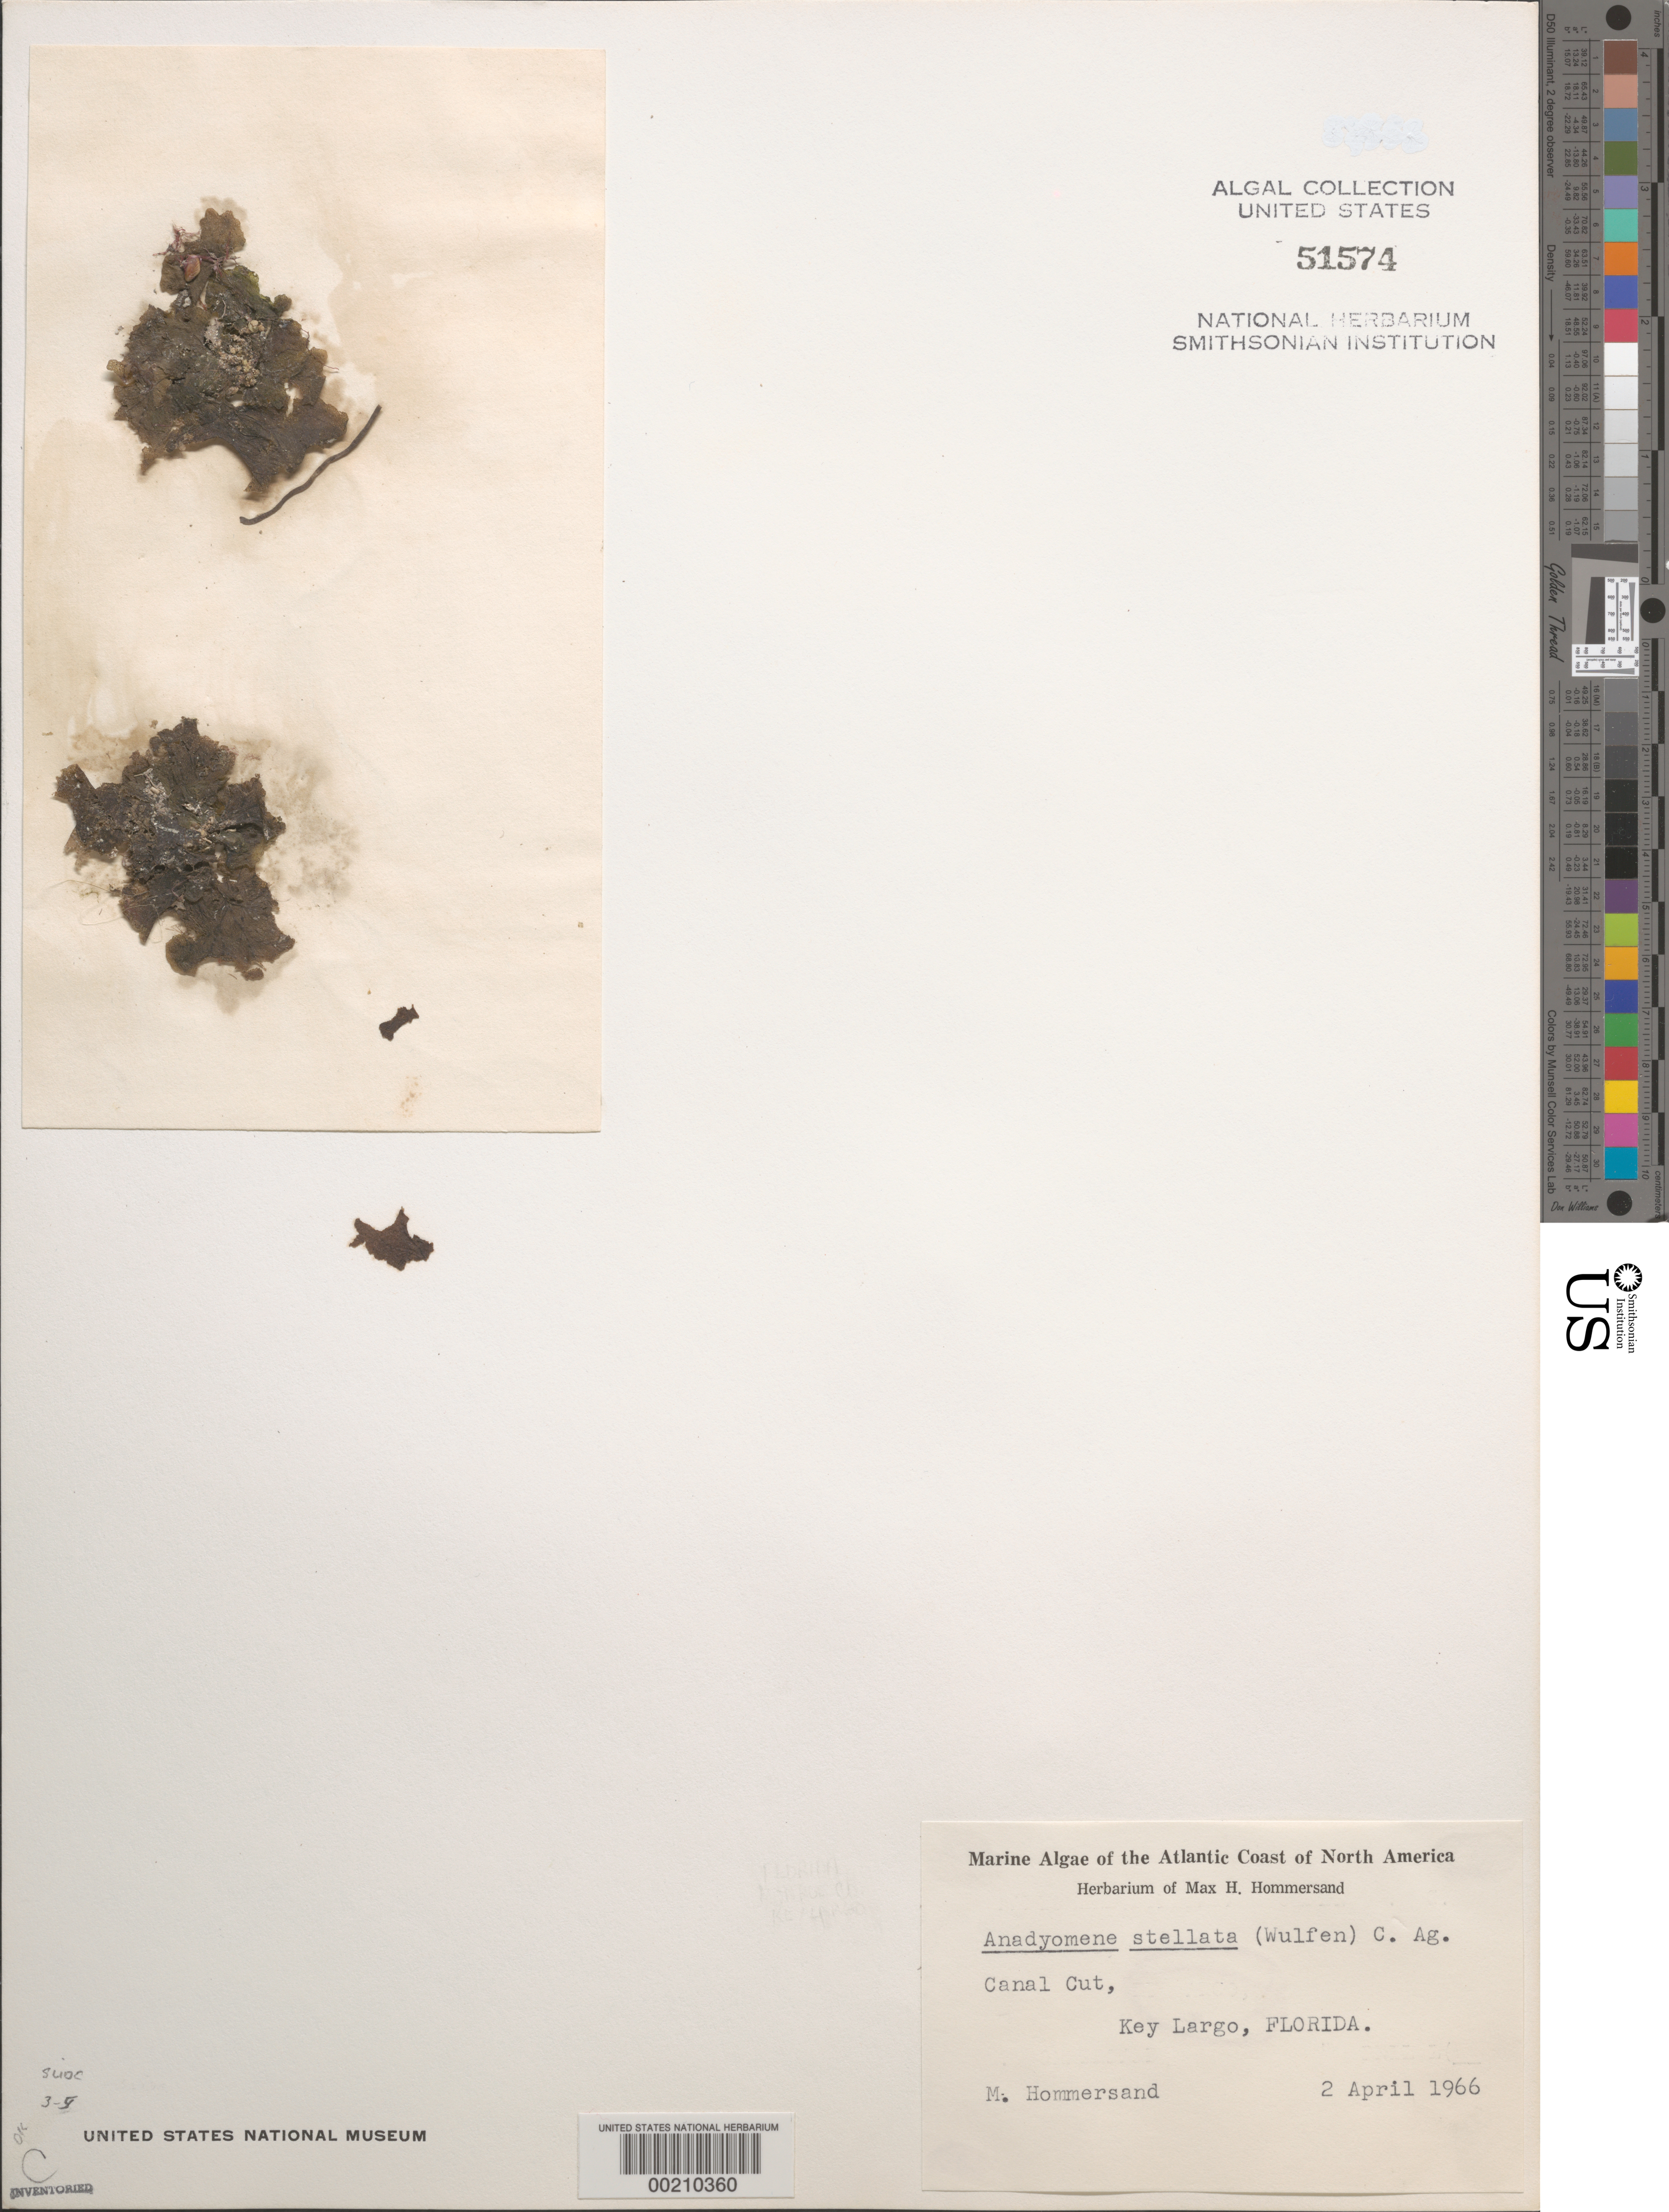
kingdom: Plantae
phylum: Chlorophyta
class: Ulvophyceae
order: Cladophorales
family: Anadyomenaceae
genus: Anadyomene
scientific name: Anadyomene stellata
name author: (Wulfen) C. Agardh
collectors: M. H. Hommersand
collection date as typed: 02 Apr 1966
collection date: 1966-04-02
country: United States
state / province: Florida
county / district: Monroe County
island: Key Largo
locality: Canal Cut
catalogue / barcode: US 51574